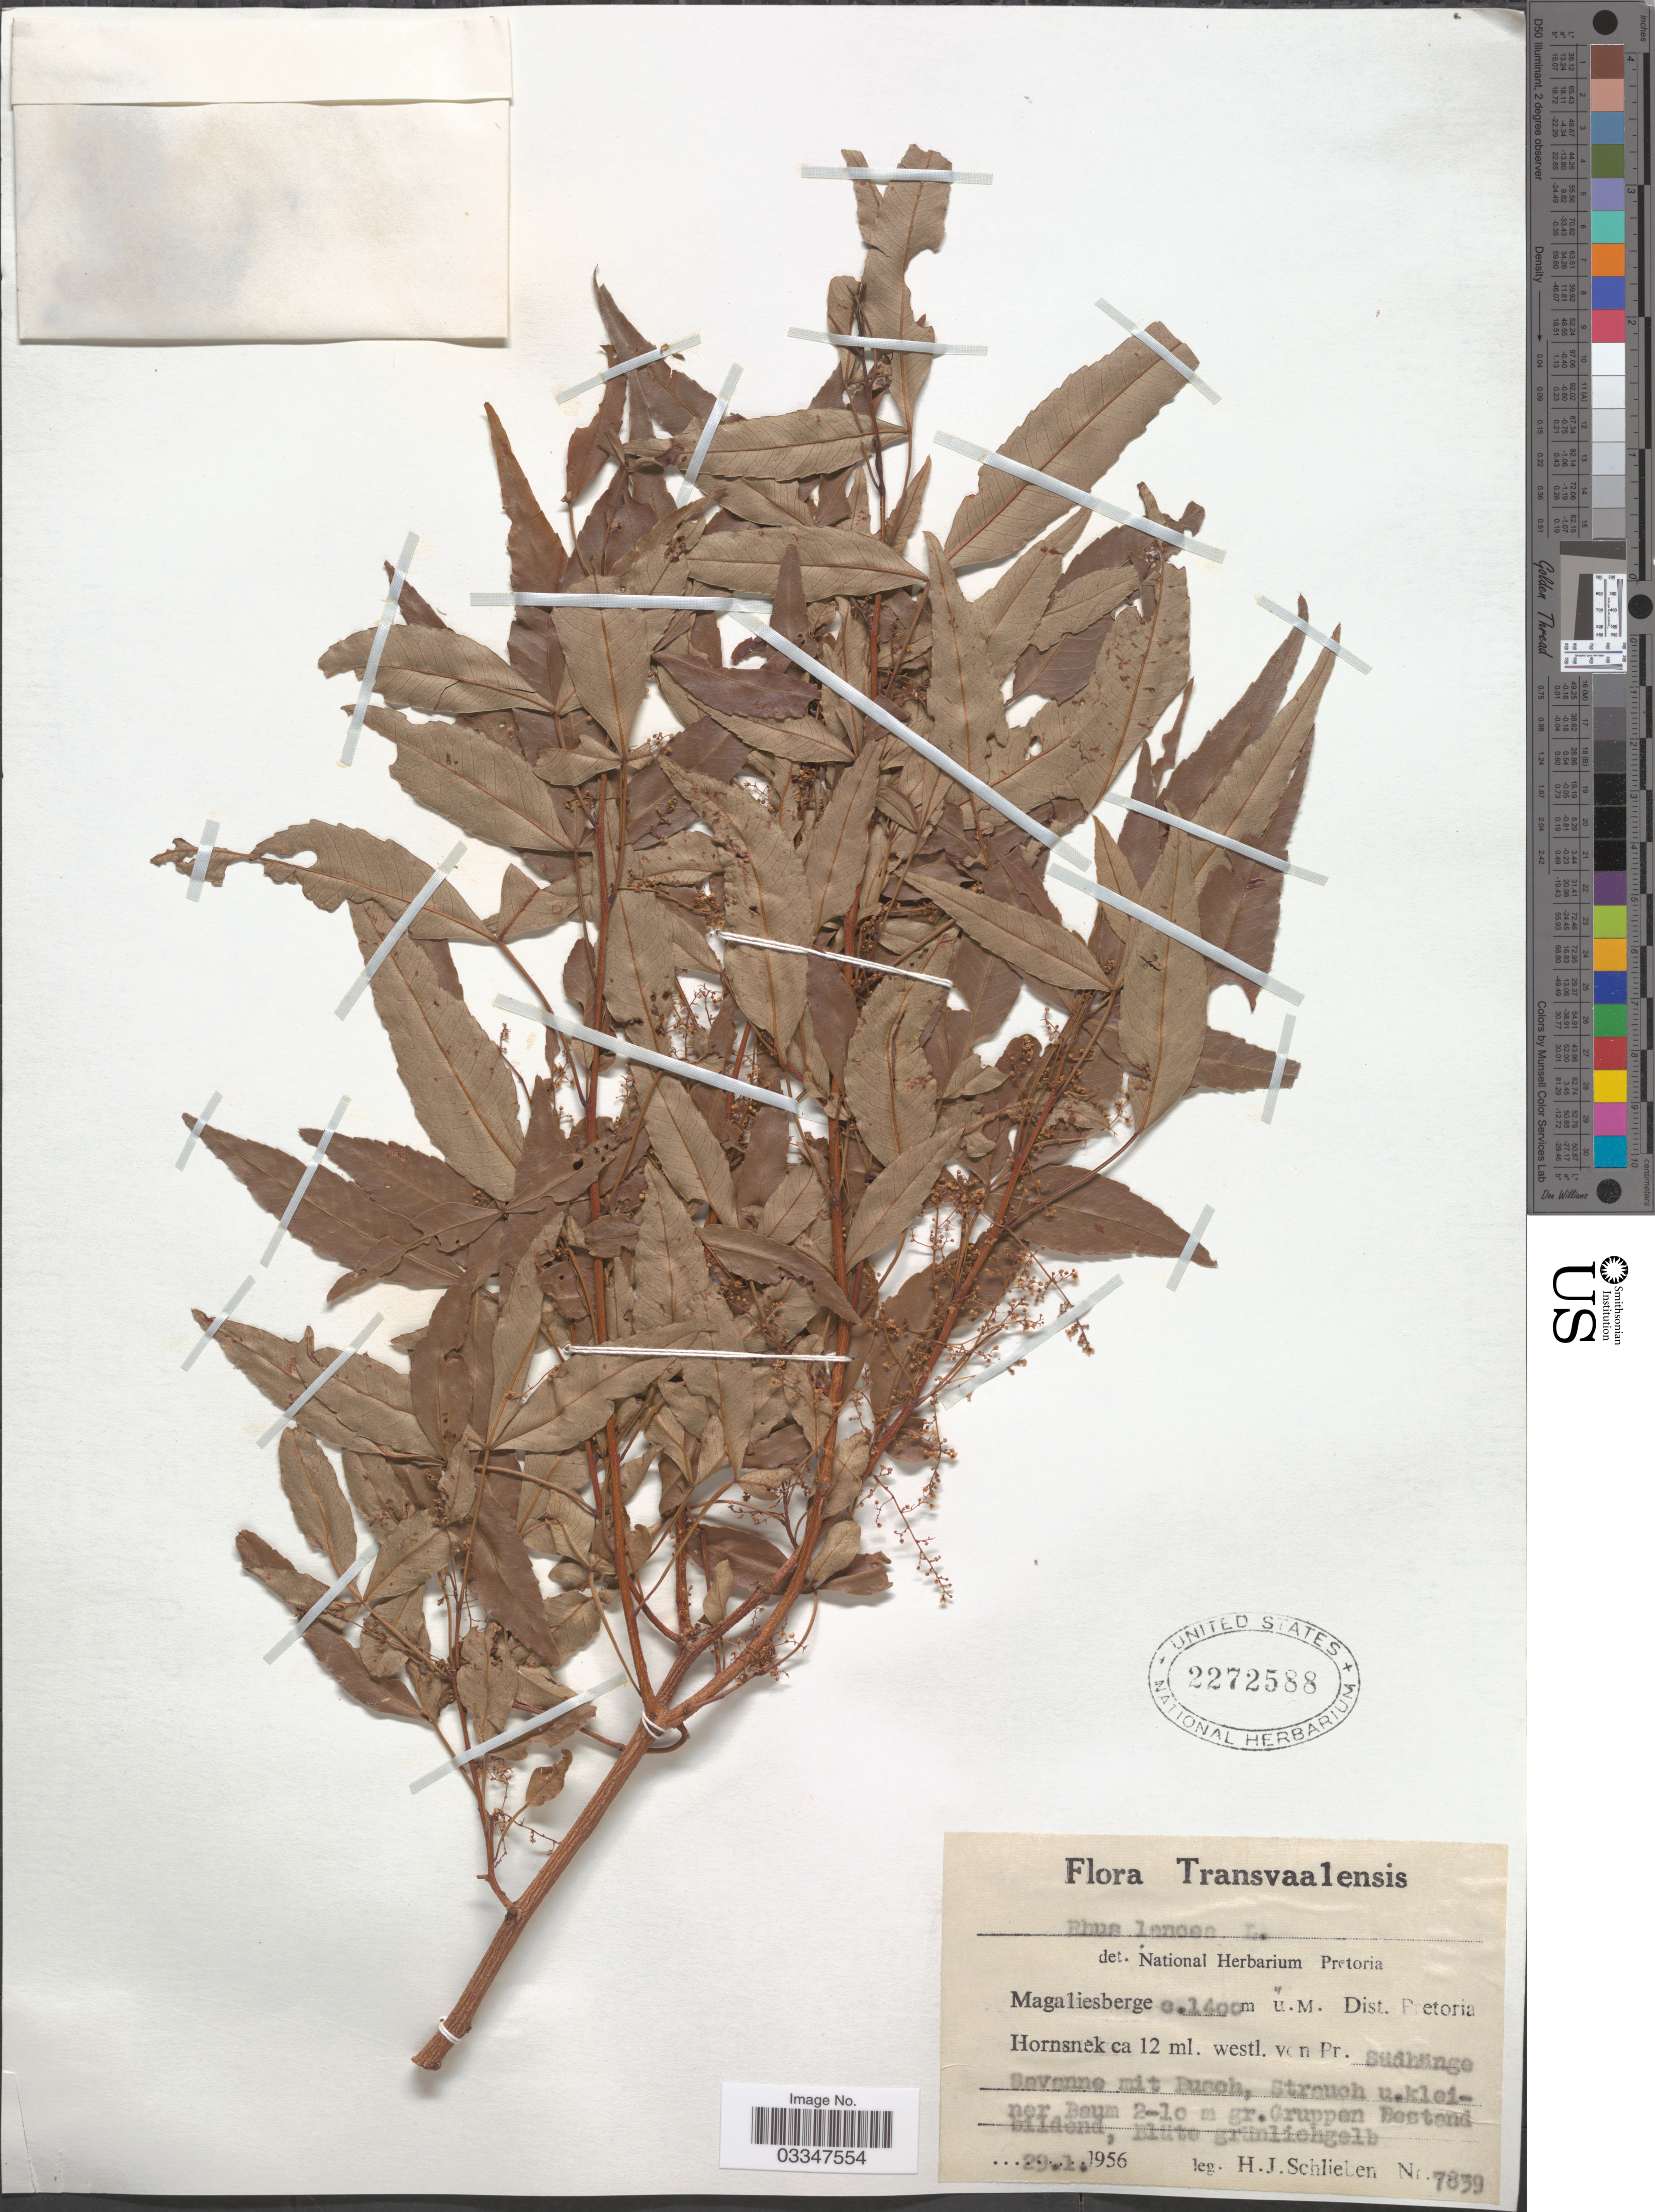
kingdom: Plantae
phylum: Tracheophyta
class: Magnoliopsida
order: Sapindales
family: Anacardiaceae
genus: Rhus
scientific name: Rhus lancea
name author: L. f.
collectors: H. J. Schlieben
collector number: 7839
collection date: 1956-01-29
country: South Africa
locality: Transvaalensis. Magaliesberge. Dist. Pretoria Hornsnek ca 12 ml. westl. von Pr. Südhänge Savanne mit Busch.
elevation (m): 1400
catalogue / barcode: US 2272588